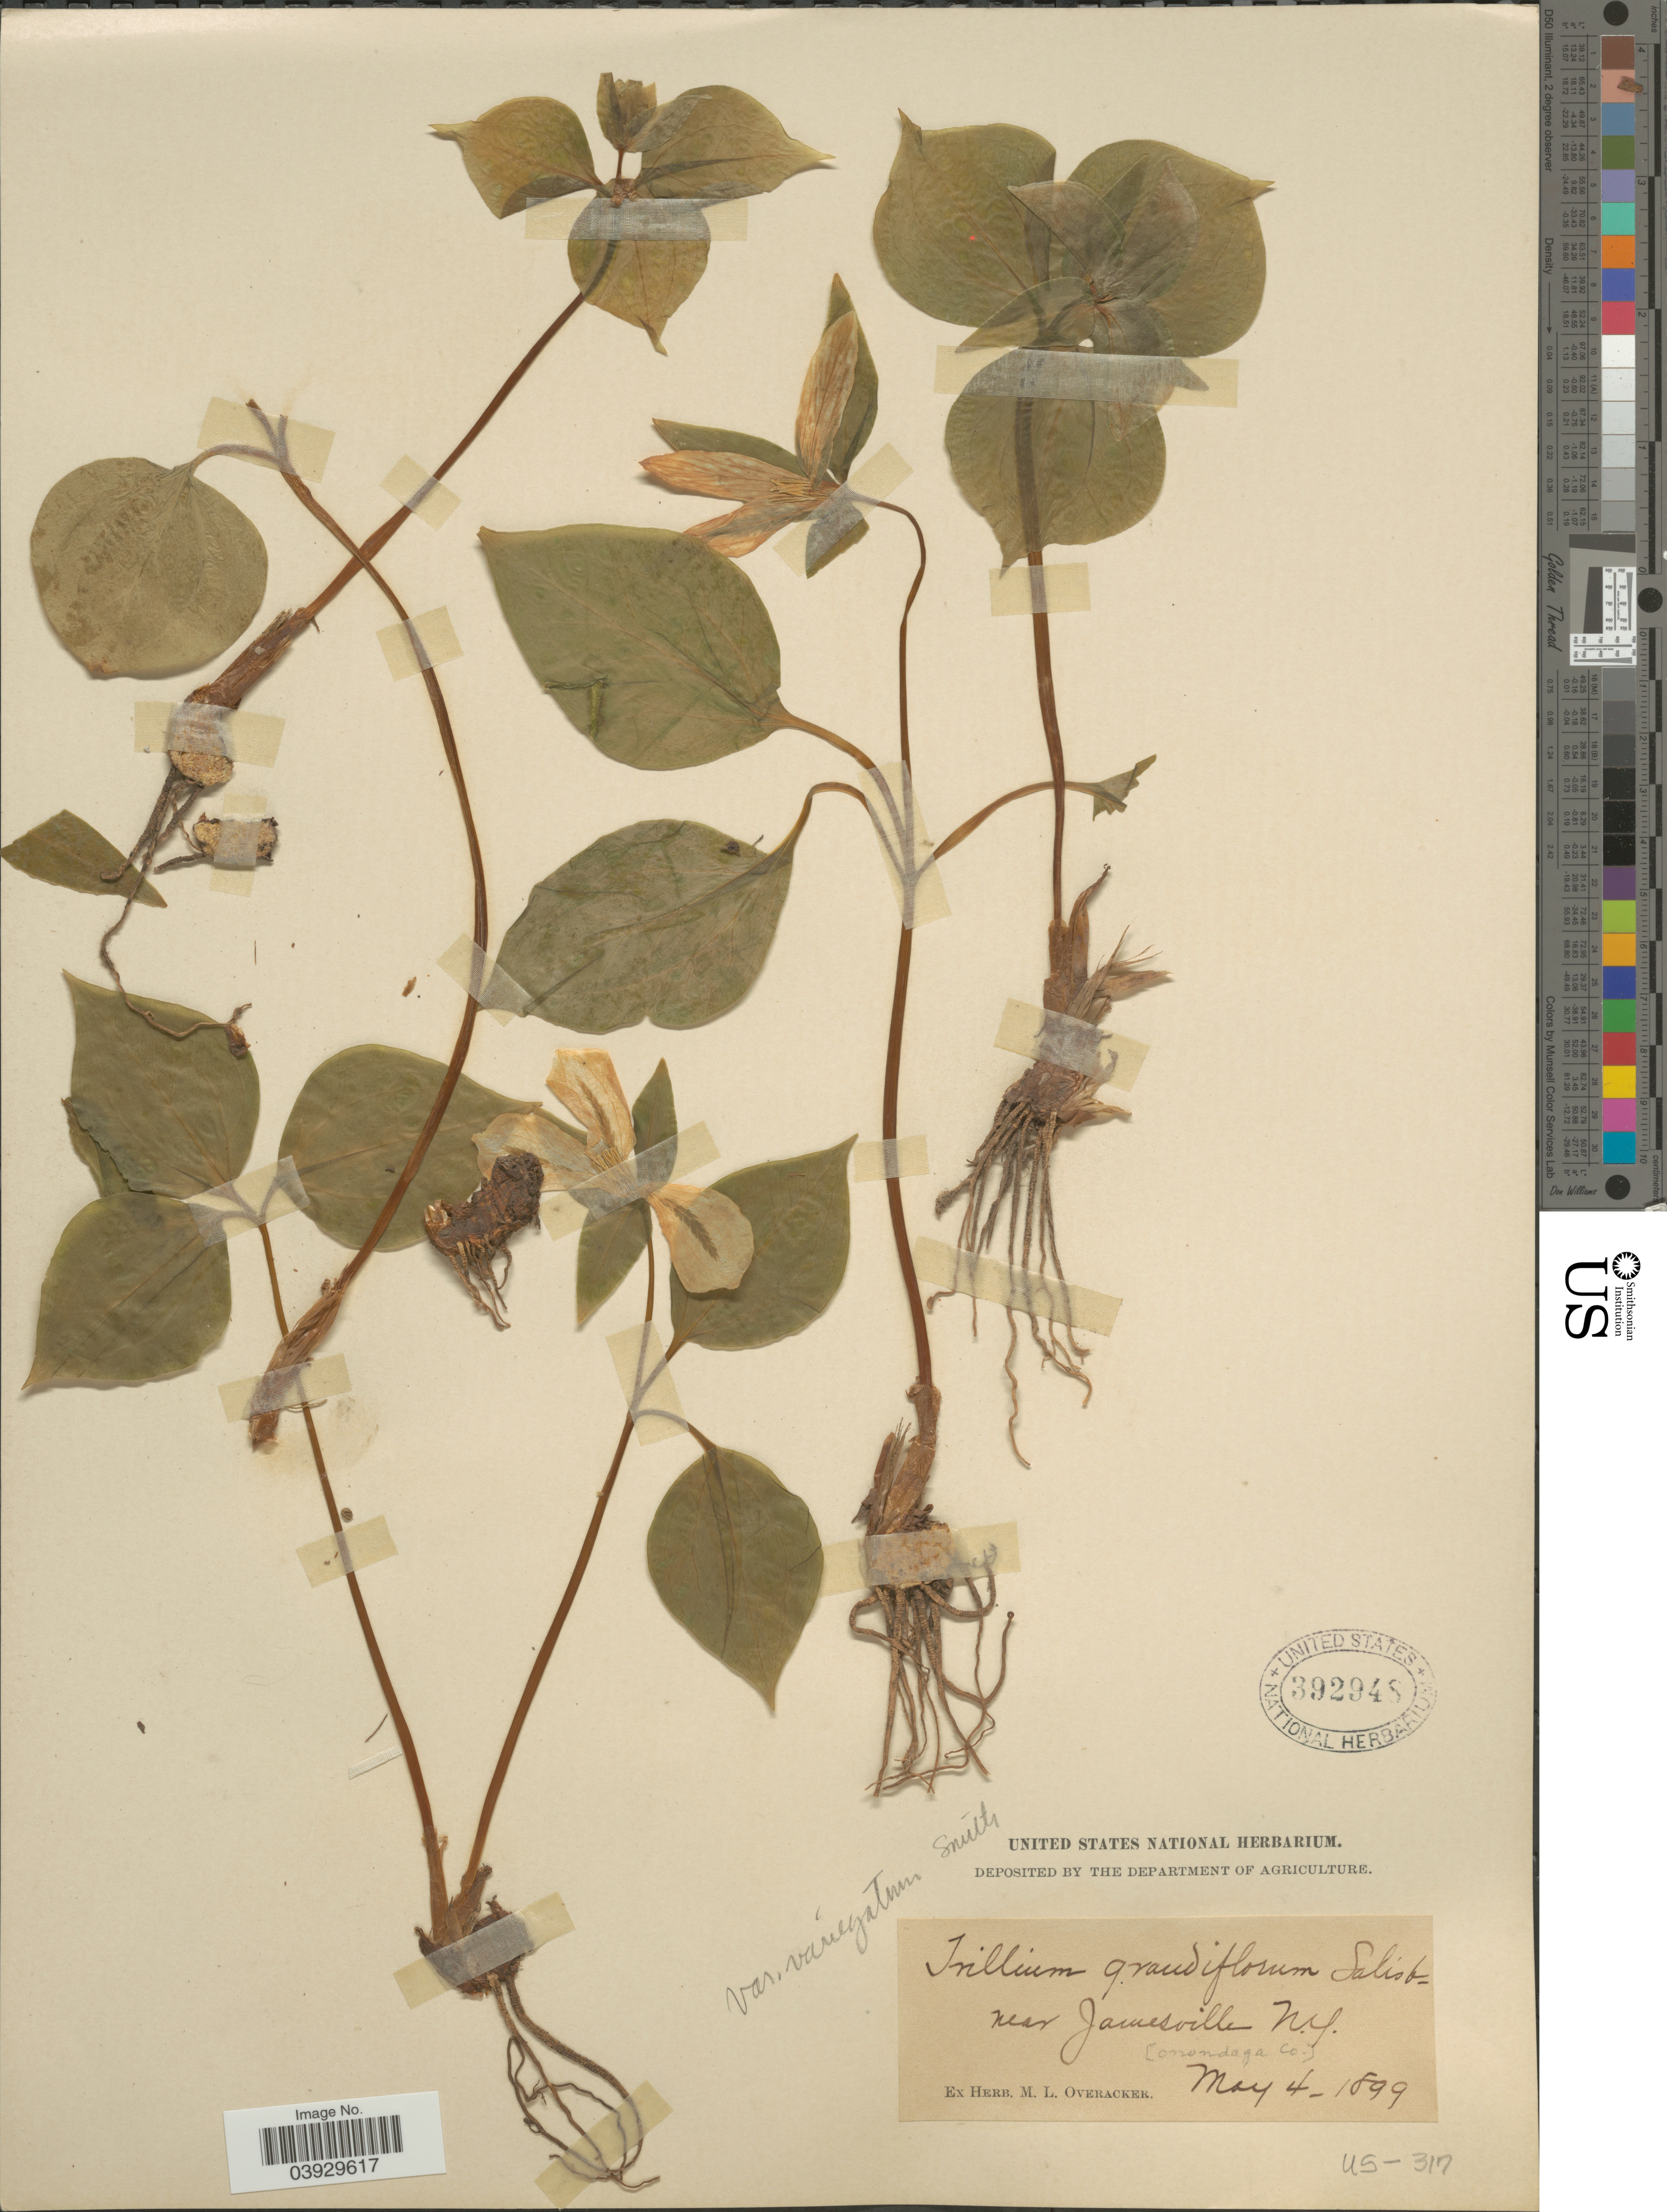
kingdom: Plantae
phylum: Tracheophyta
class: Liliopsida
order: Liliales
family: Melanthiaceae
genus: Trillium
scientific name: Trillium grandiflorum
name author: (Michx.) Salisb.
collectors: ex herb. M. L. Overacker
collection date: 1899-05-04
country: United States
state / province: New York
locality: Near Jamesville. [Onondaga Co.].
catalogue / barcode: US 392948